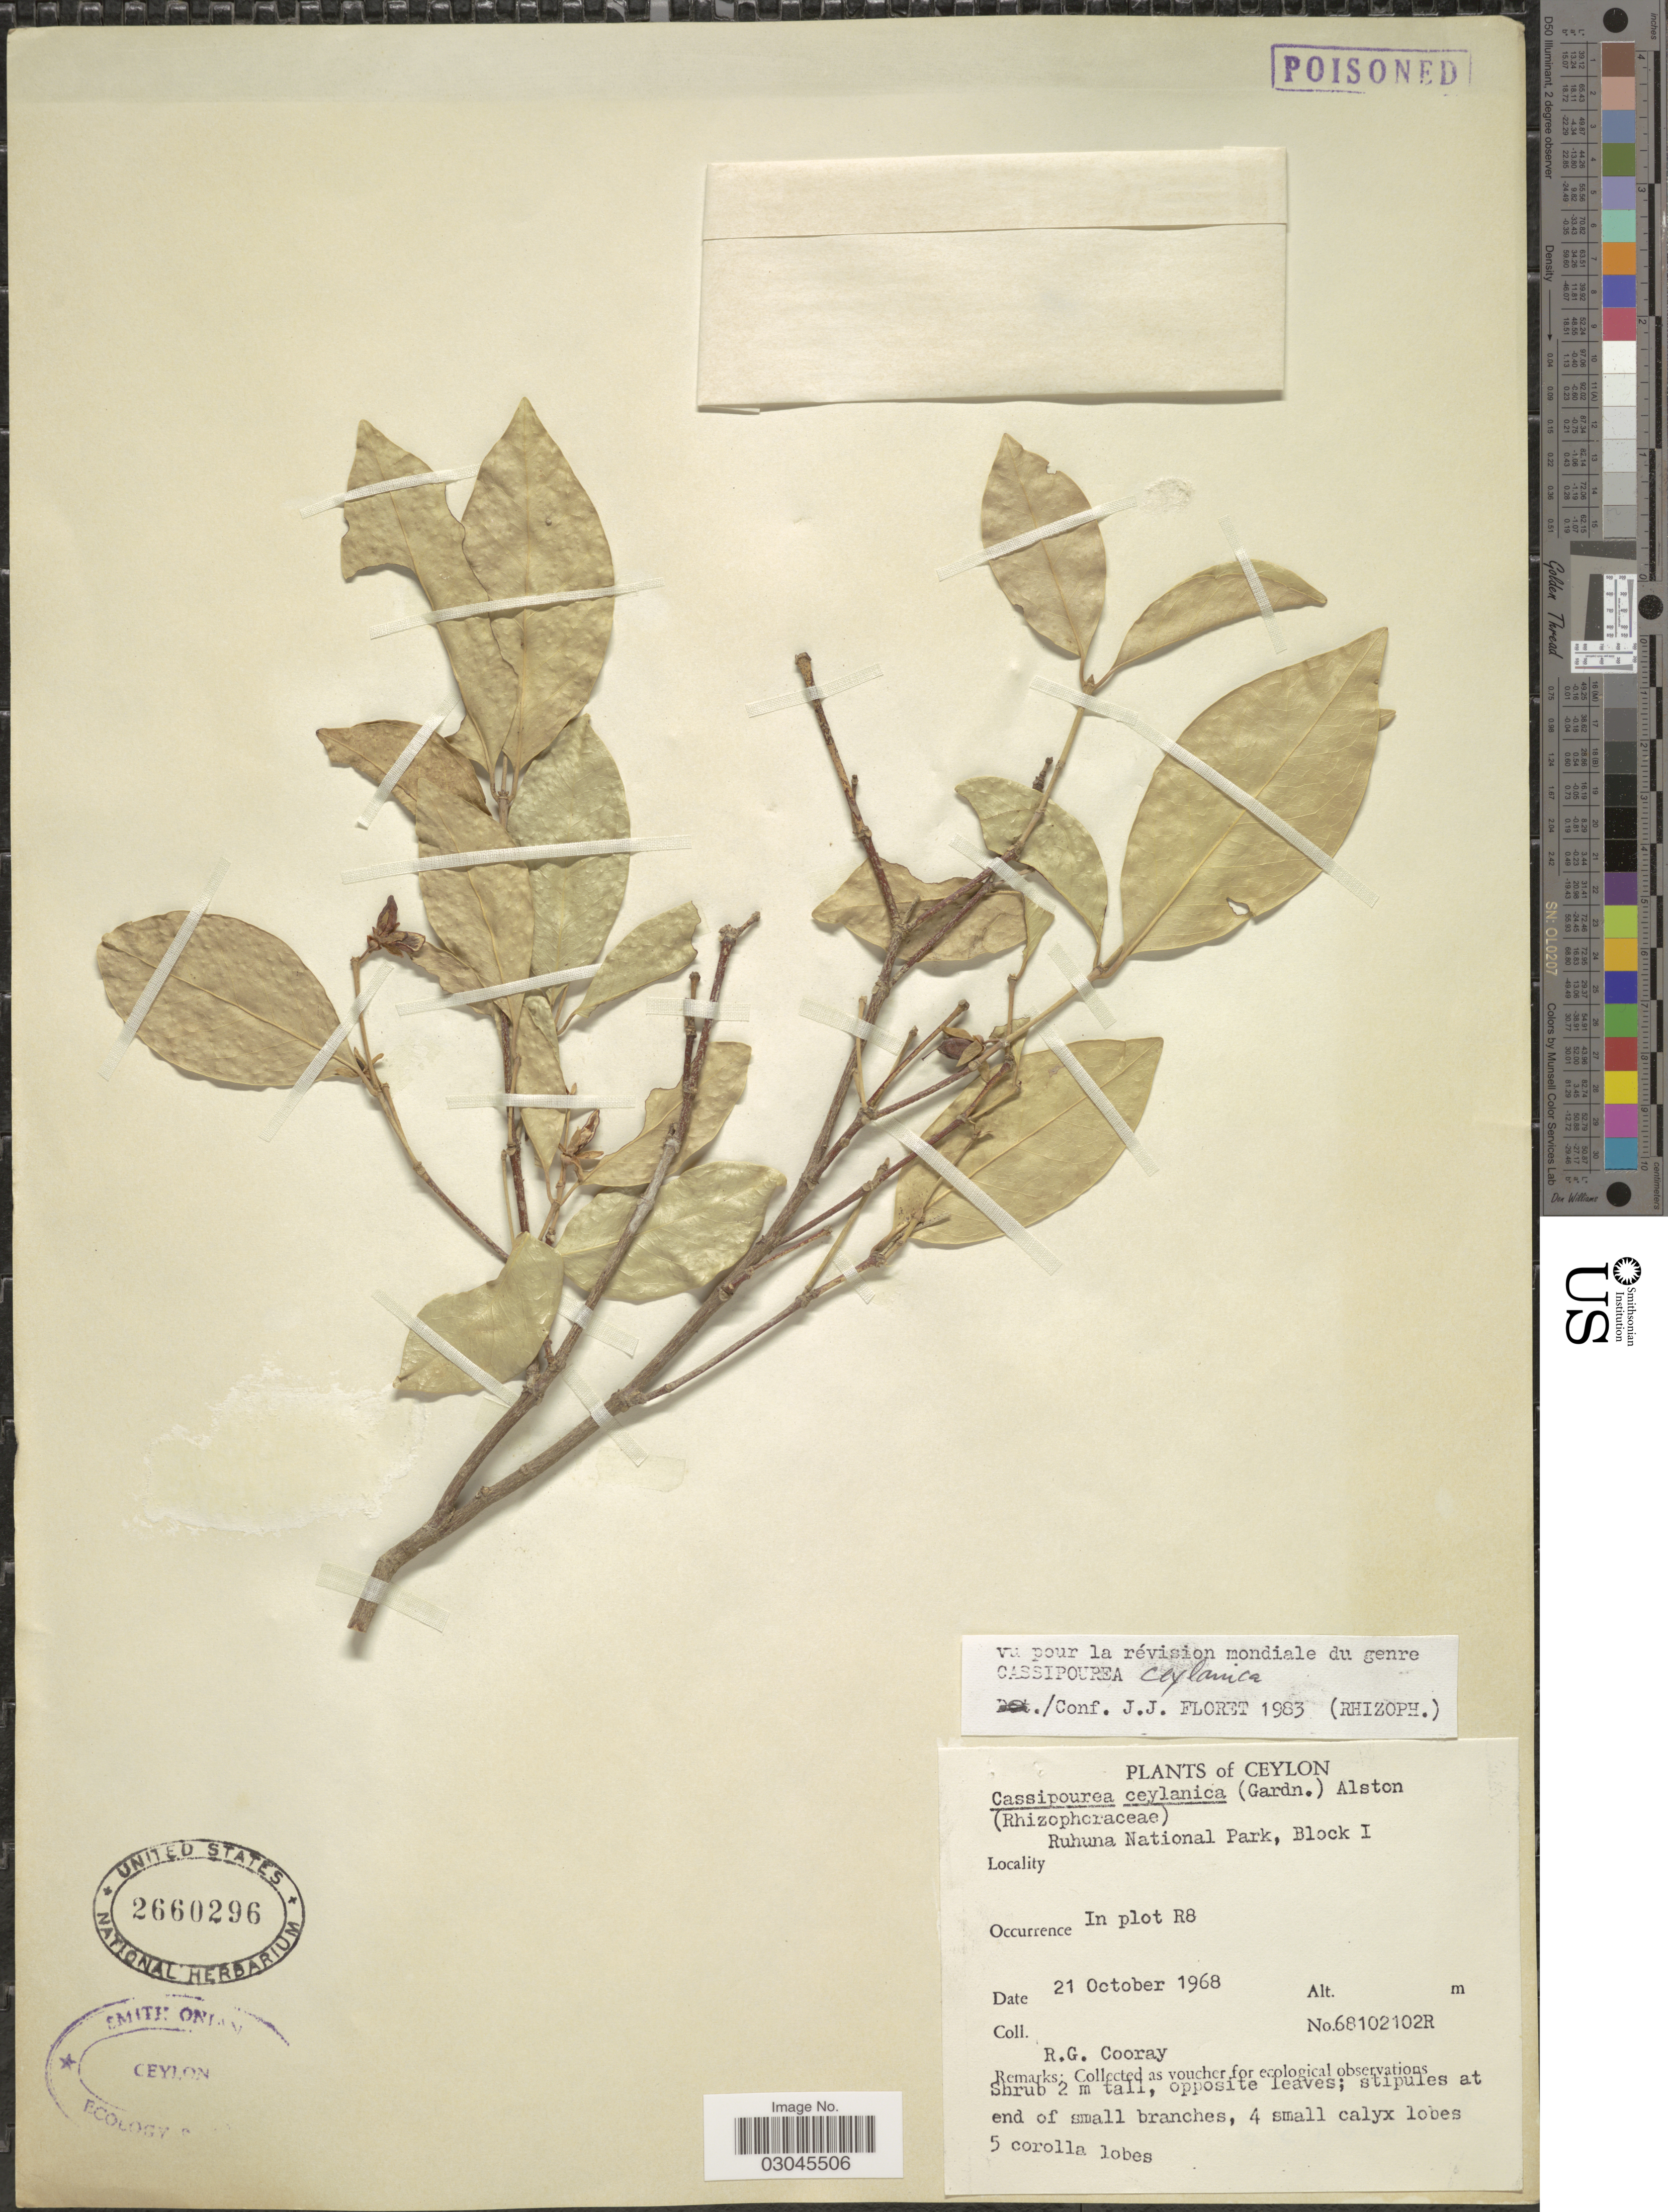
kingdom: Plantae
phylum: Tracheophyta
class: Magnoliopsida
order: Malpighiales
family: Rhizophoraceae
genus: Cassipourea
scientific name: Cassipourea ceylanica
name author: (Gardner) Alston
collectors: R. Cooray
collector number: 68102102R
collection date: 1968-10-21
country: Sri Lanka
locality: Ceylon. Ruhuna National Park, Block I. In plot R8.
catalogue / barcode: US 2660296